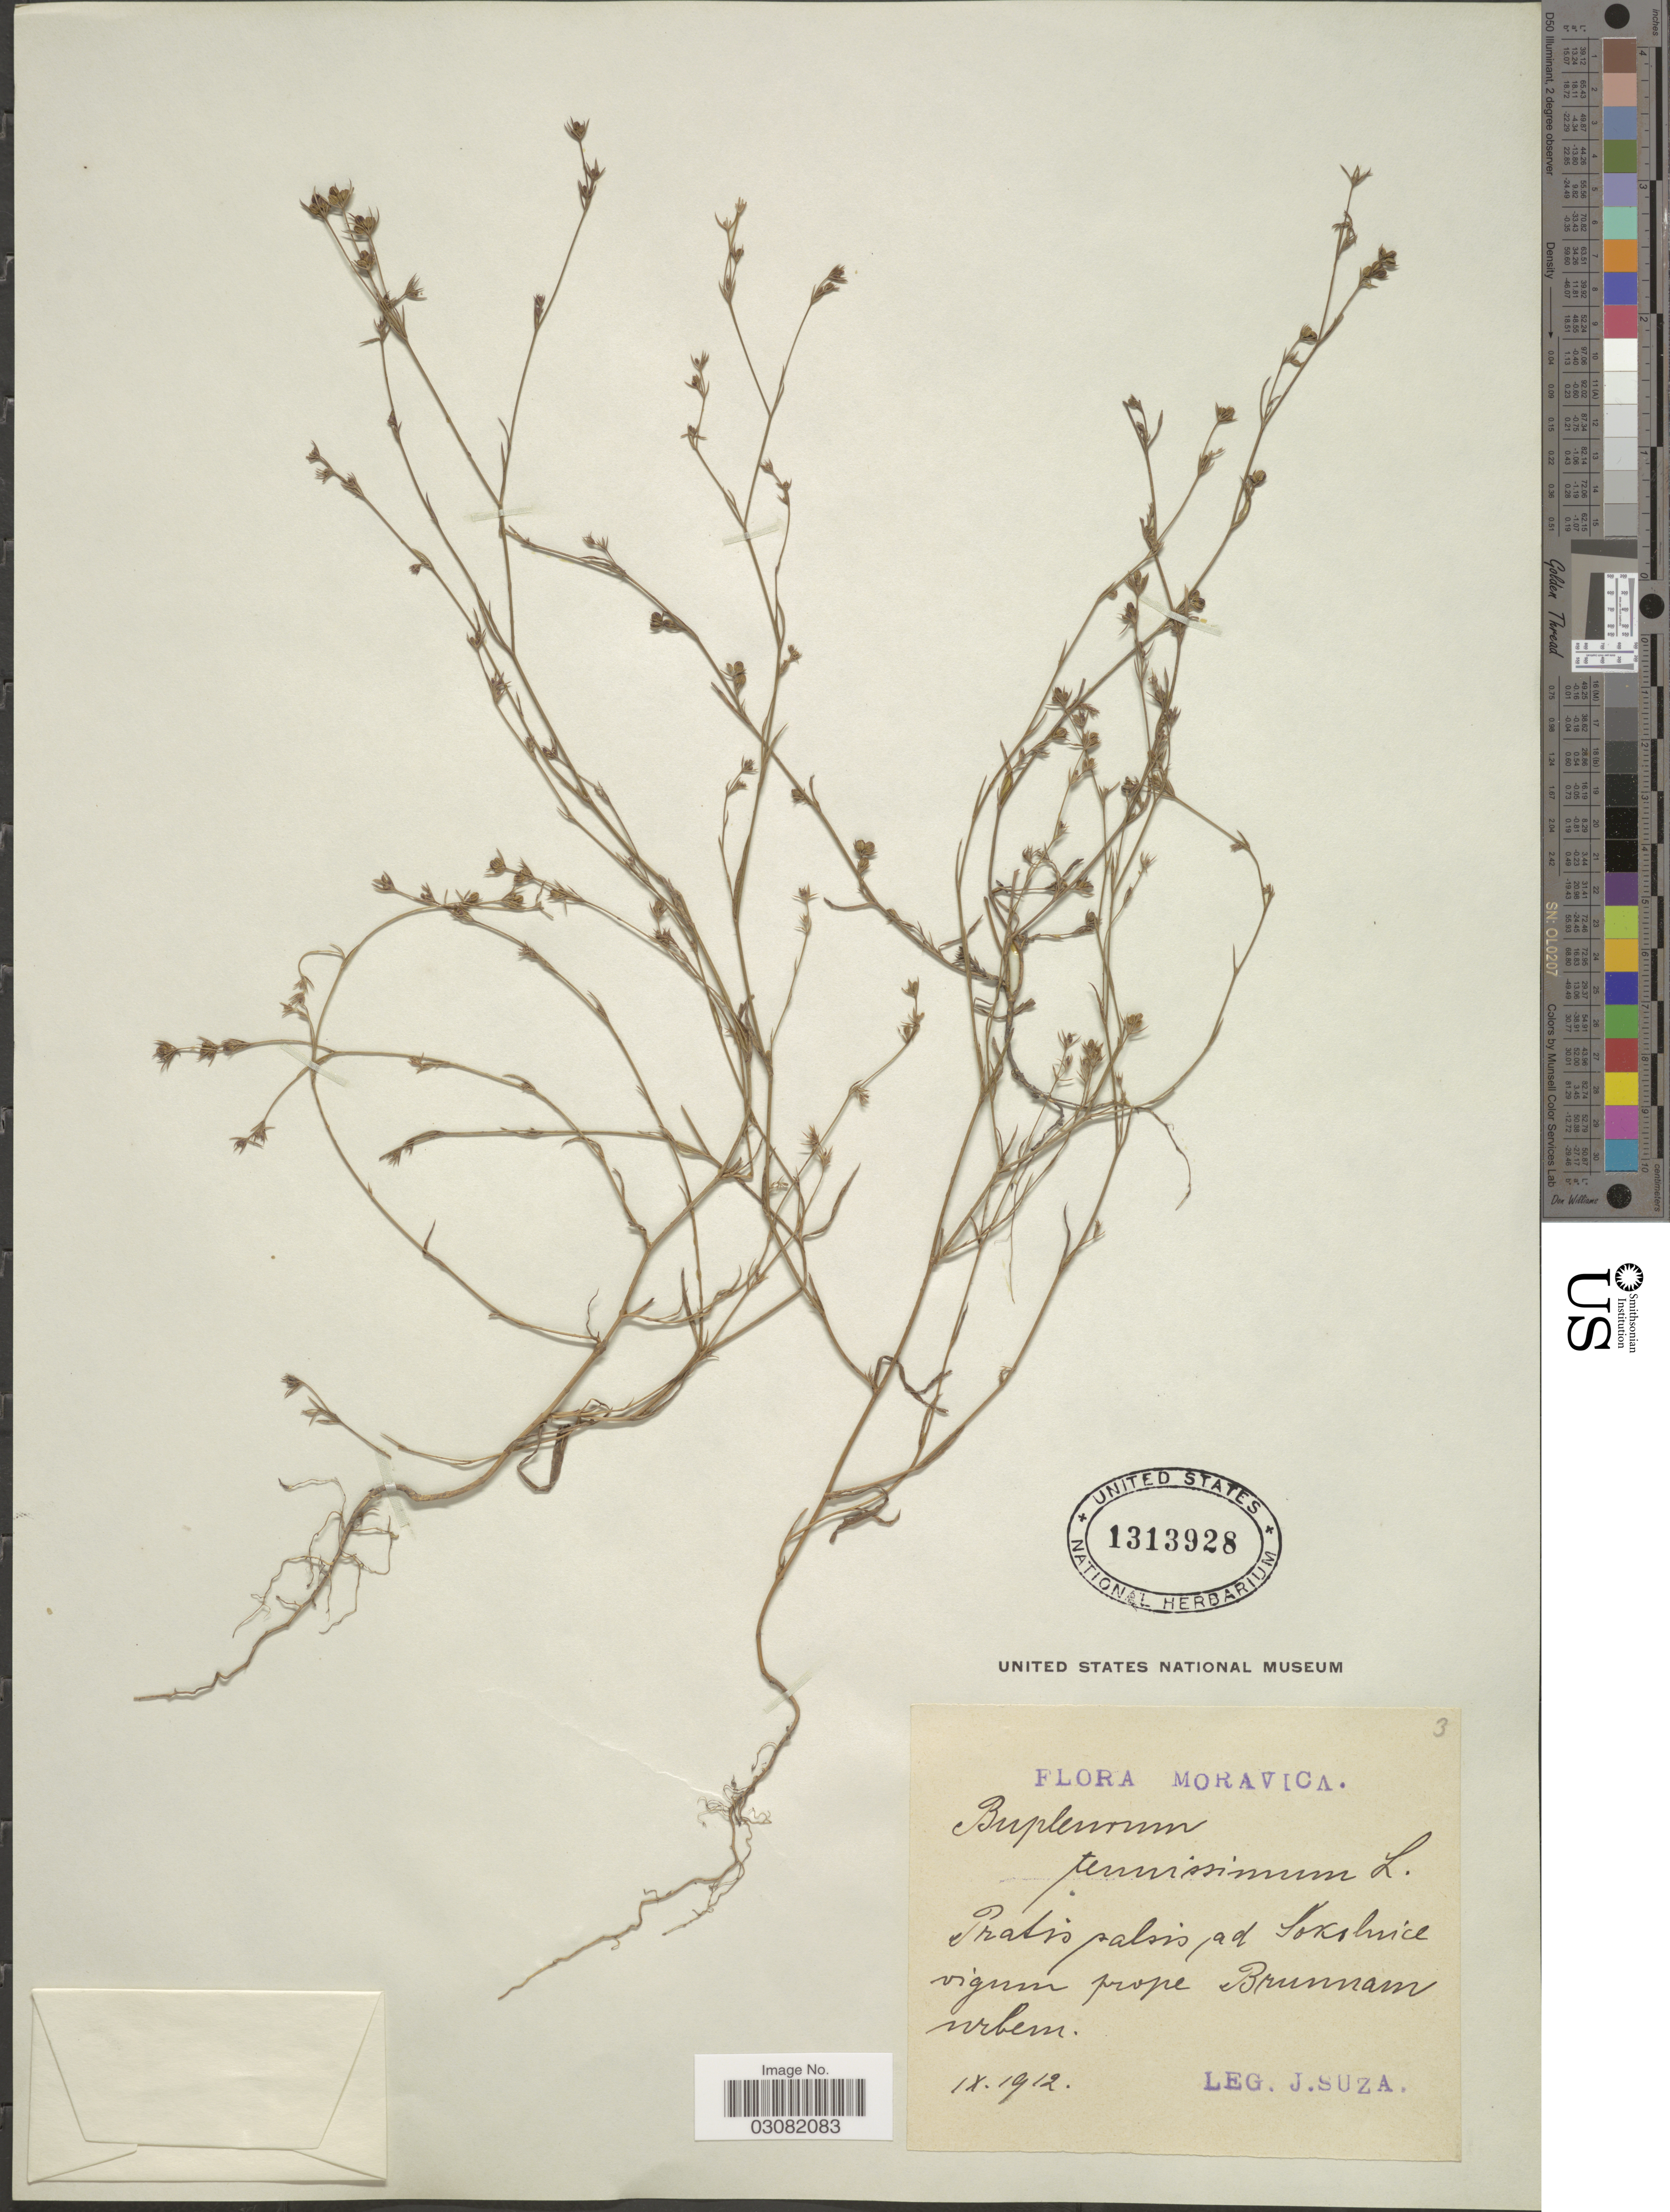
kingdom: Plantae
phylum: Tracheophyta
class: Magnoliopsida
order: Apiales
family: Apiaceae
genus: Bupleurum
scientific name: Bupleurum tenuissimum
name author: L.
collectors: J. Suza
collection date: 1912-09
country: Czechia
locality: Moravica. Pratis palsis ad Sokolnice vigum [interpreted] prope Brunnam [interpreted] urbem.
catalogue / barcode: US 1313928